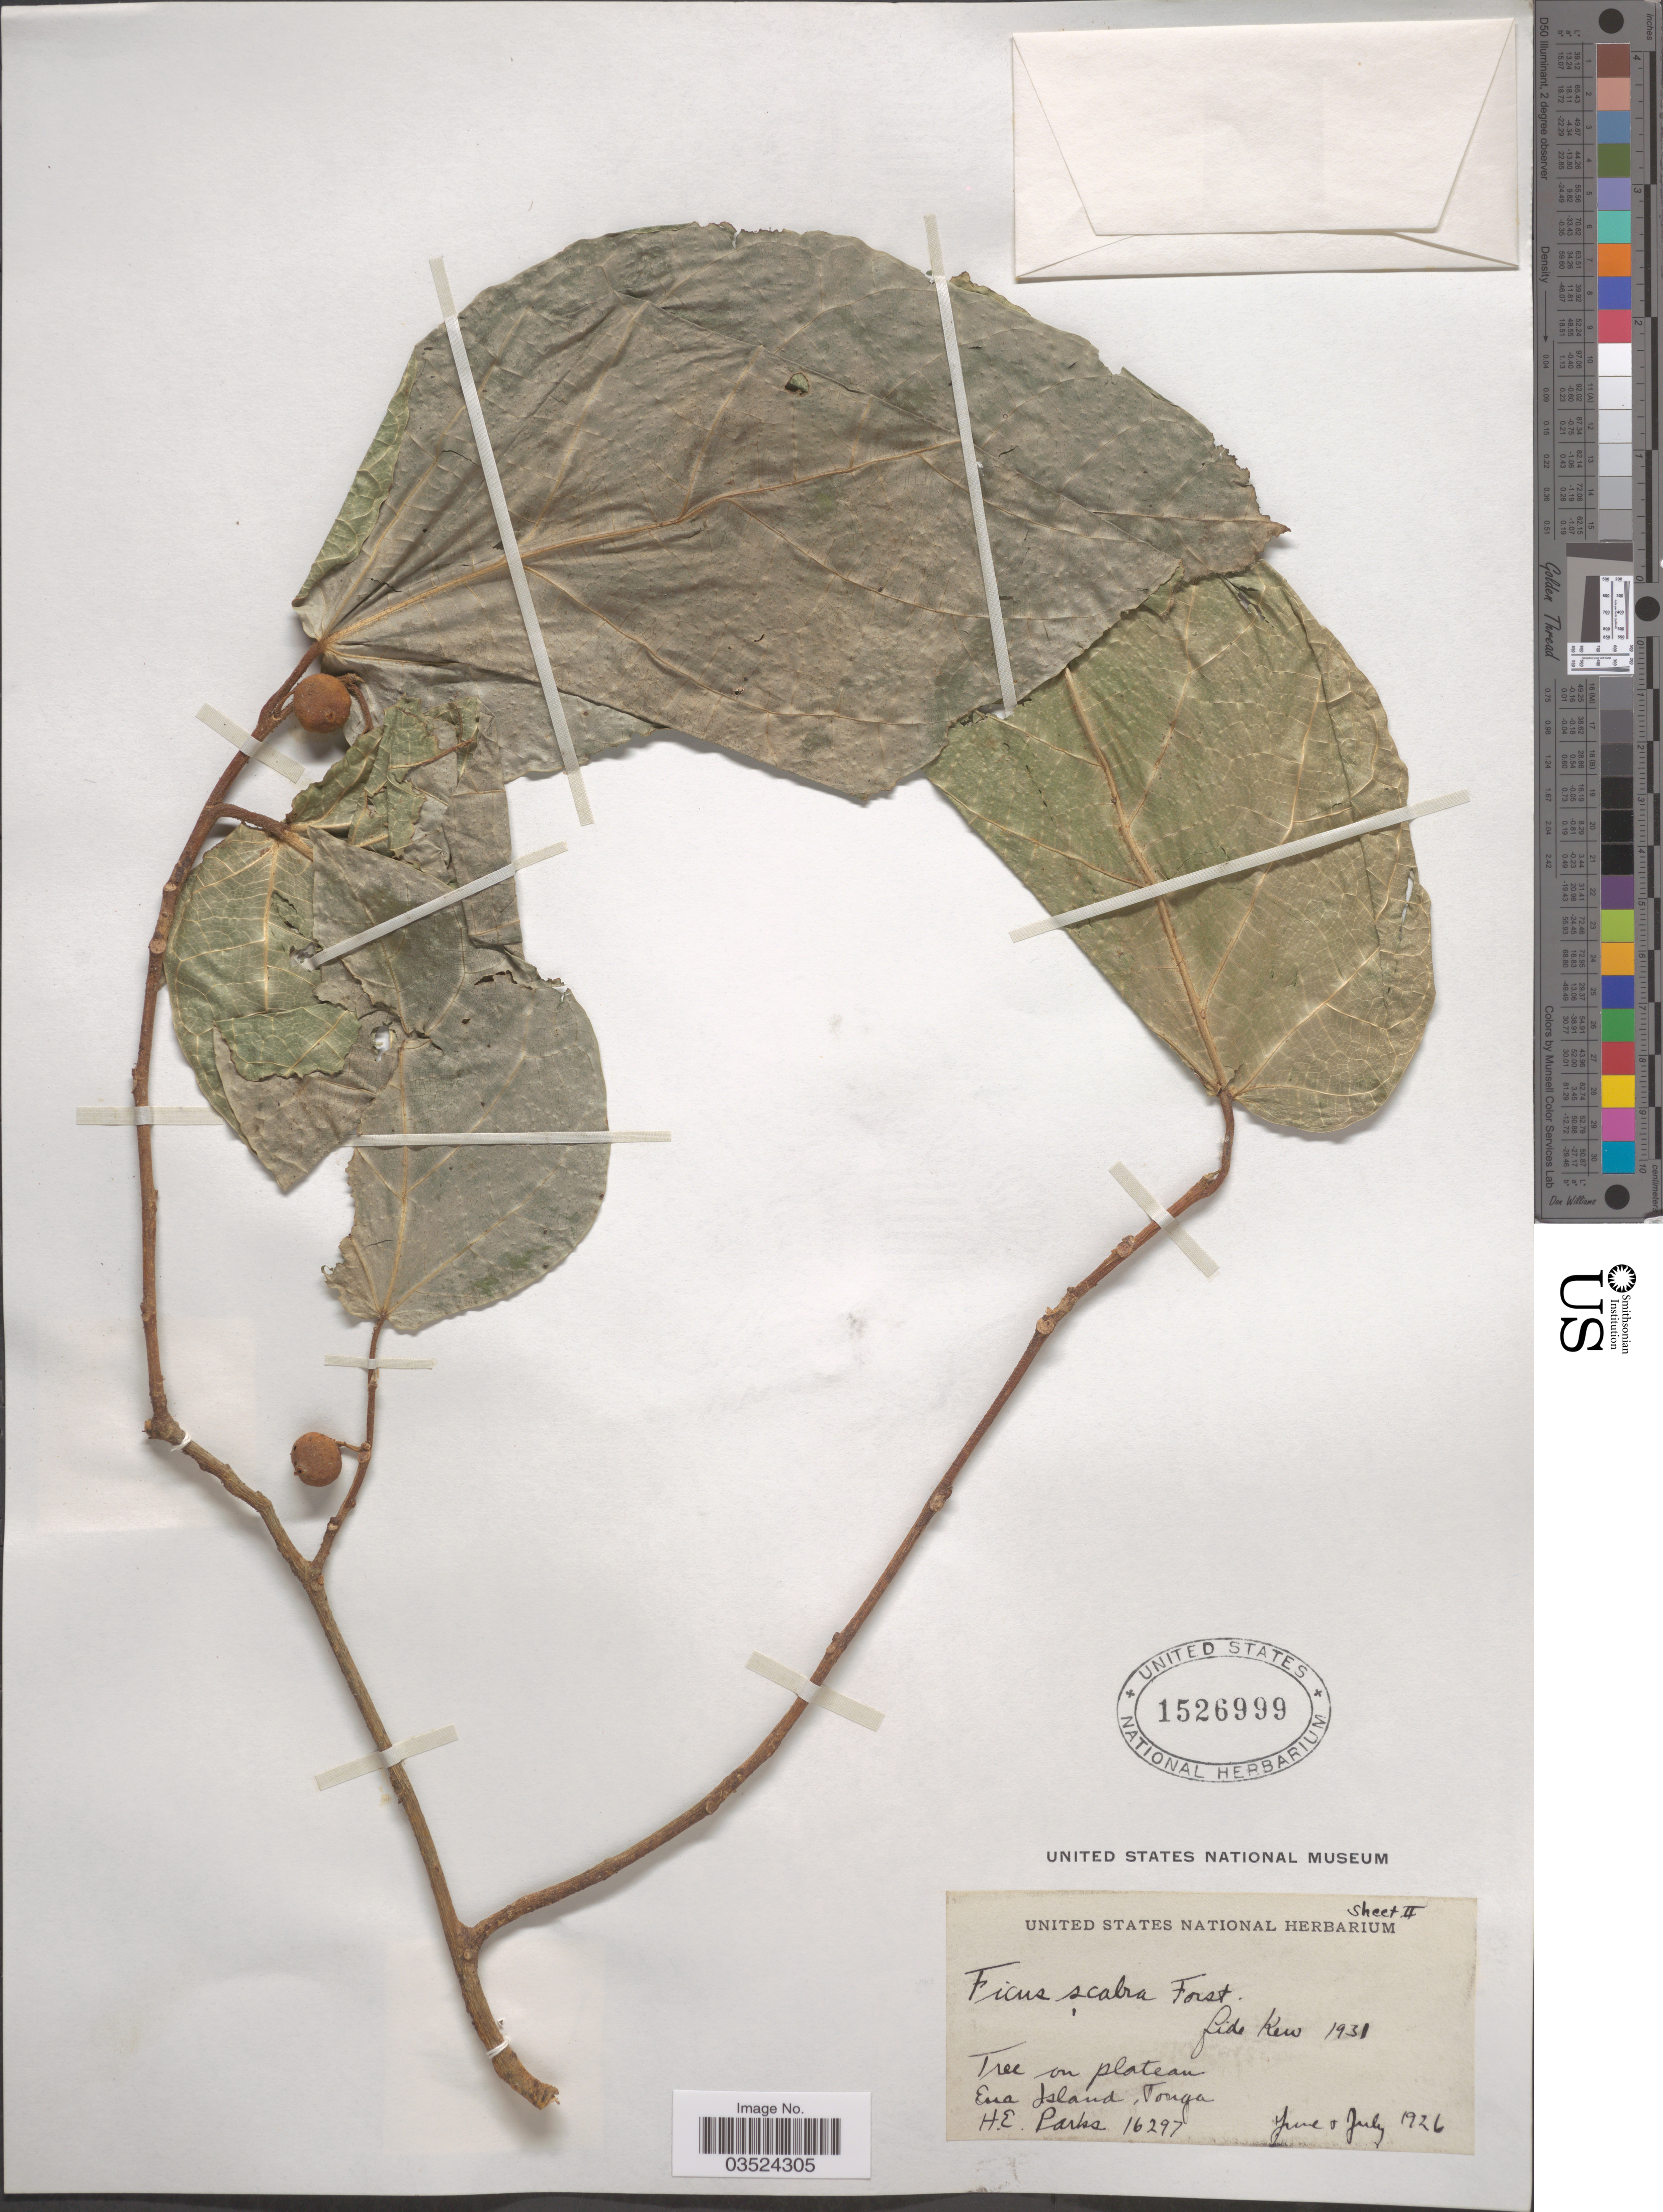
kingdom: Plantae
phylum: Tracheophyta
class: Magnoliopsida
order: Rosales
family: Moraceae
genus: Ficus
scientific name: Ficus scabra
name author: G. Forst.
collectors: H. E. Parks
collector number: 16297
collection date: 1926-06/1926-07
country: Tonga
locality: Eua Island.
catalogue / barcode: US 1526999